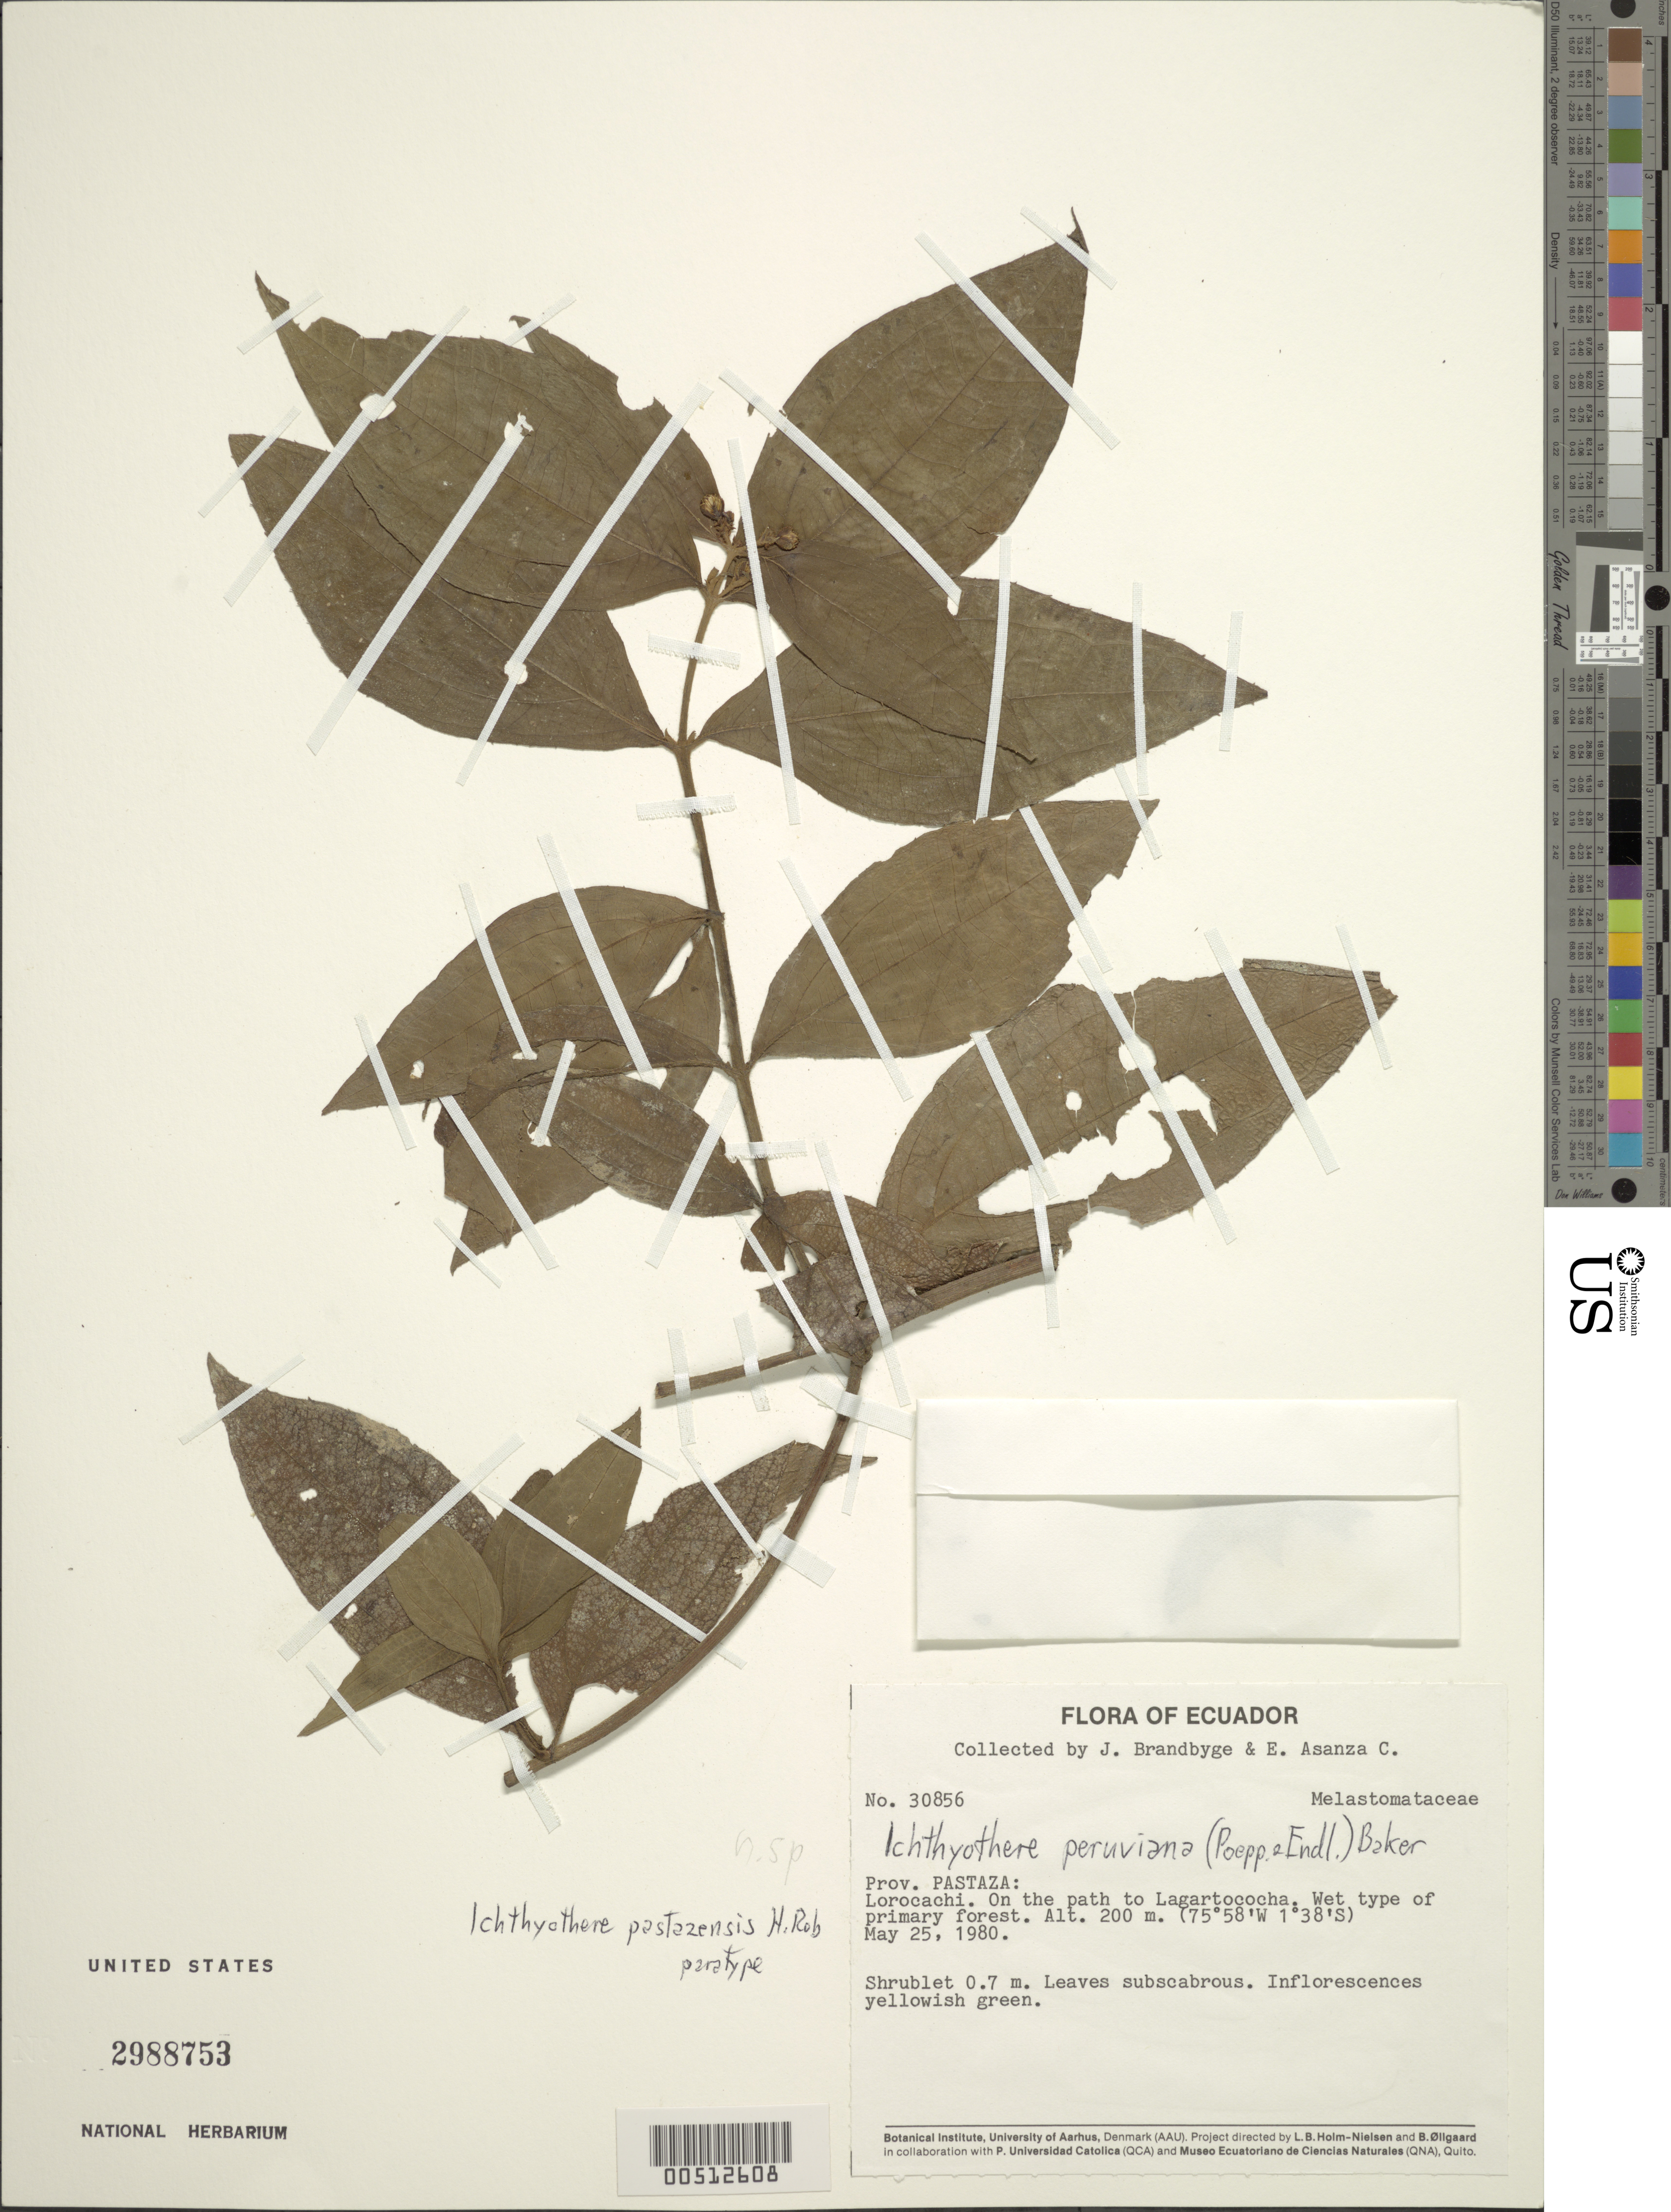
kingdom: Plantae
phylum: Tracheophyta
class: Magnoliopsida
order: Asterales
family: Asteraceae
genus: Ichthyothere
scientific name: Ichthyothere pastazensis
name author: H. Rob.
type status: Isotype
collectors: J. Brandbyge & E. Asanza C.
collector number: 30856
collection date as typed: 25 May 1980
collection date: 1980-05-25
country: Ecuador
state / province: Pastaza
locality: Lorocachi, path to Lagartococha.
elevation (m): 200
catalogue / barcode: US 2988753